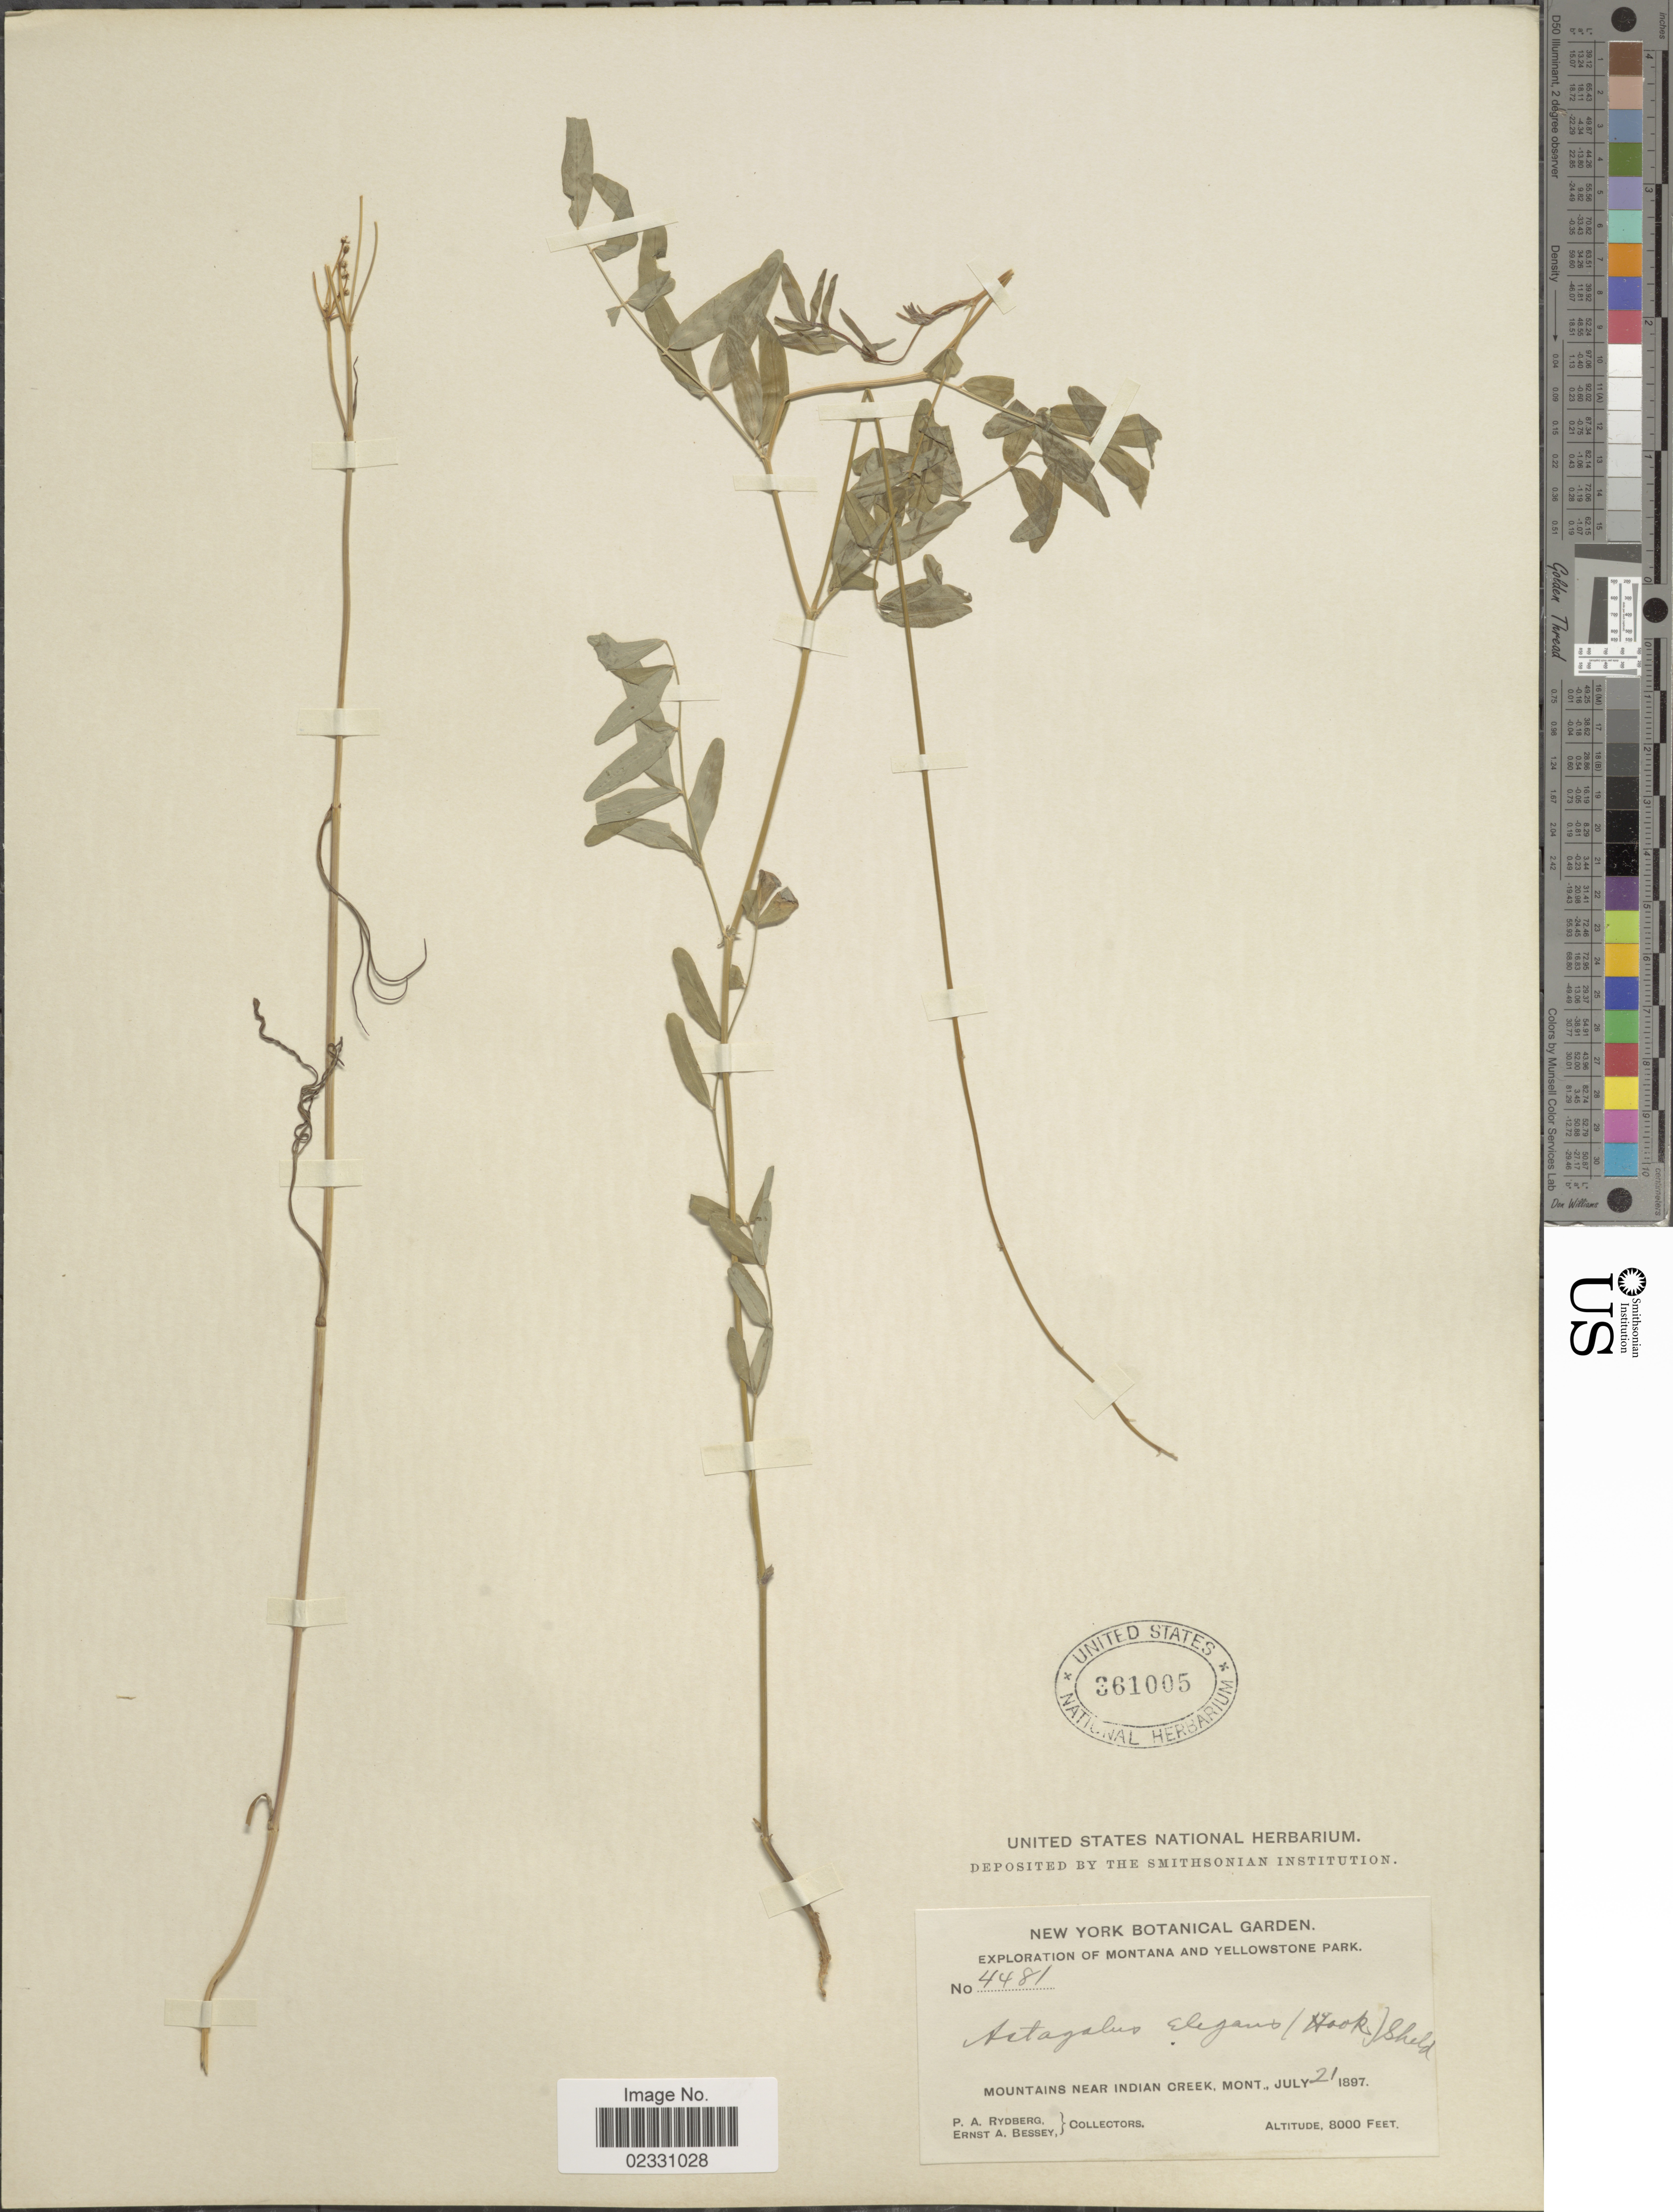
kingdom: Plantae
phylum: Tracheophyta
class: Magnoliopsida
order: Fabales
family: Fabaceae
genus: Astragalus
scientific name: Astragalus oroboides var. americanus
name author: A. Gray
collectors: P. A. Rydberg & E. A. Bessey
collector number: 4481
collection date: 1897-07-21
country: United States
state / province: Montana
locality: Montana and Yellowstone Park, Mountains near Indian Creek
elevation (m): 2438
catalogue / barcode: US 361005